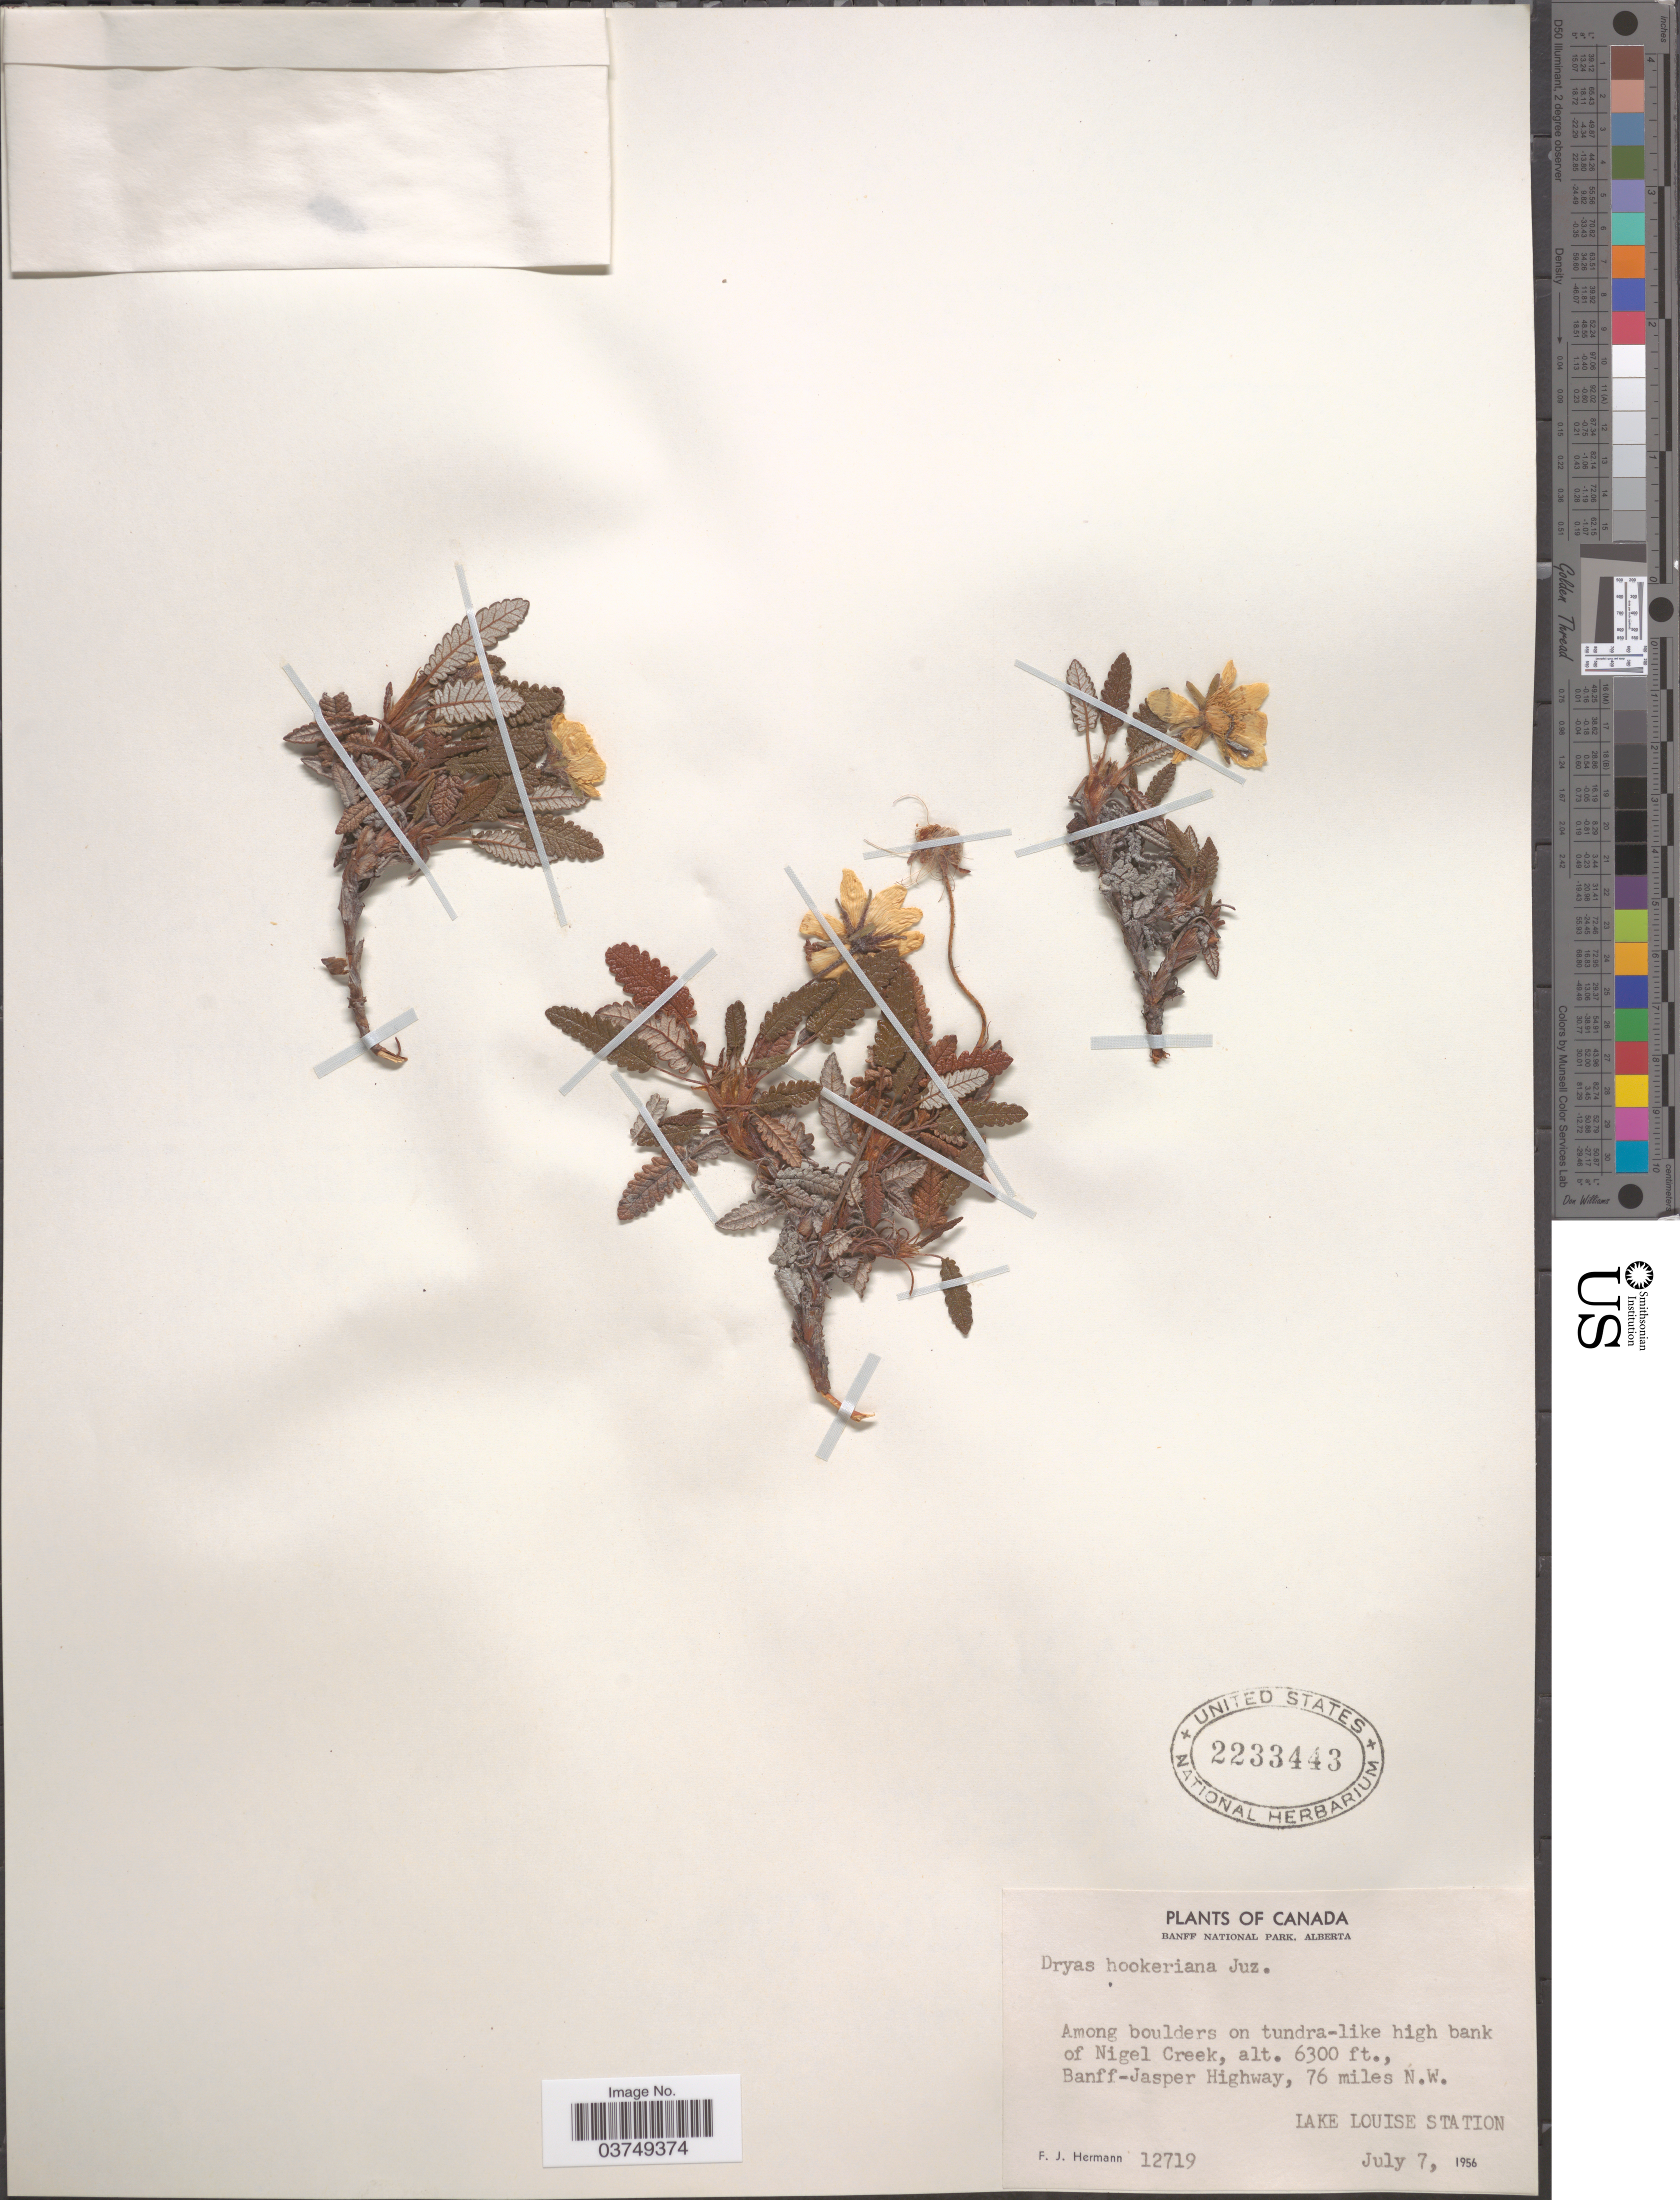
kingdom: Plantae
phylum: Tracheophyta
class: Magnoliopsida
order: Rosales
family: Rosaceae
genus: Dryas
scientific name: Dryas hookeriana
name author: Juz.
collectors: F. J. Hermann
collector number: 12719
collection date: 1956-07-07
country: Canada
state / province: Alberta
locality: Banff National Park. Among boulders on tundra-like high bank of Nigel Creek, Banff-Jasper Highway, 76 miles N.W. Lake Louise Station.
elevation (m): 1920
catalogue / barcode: US 2233443